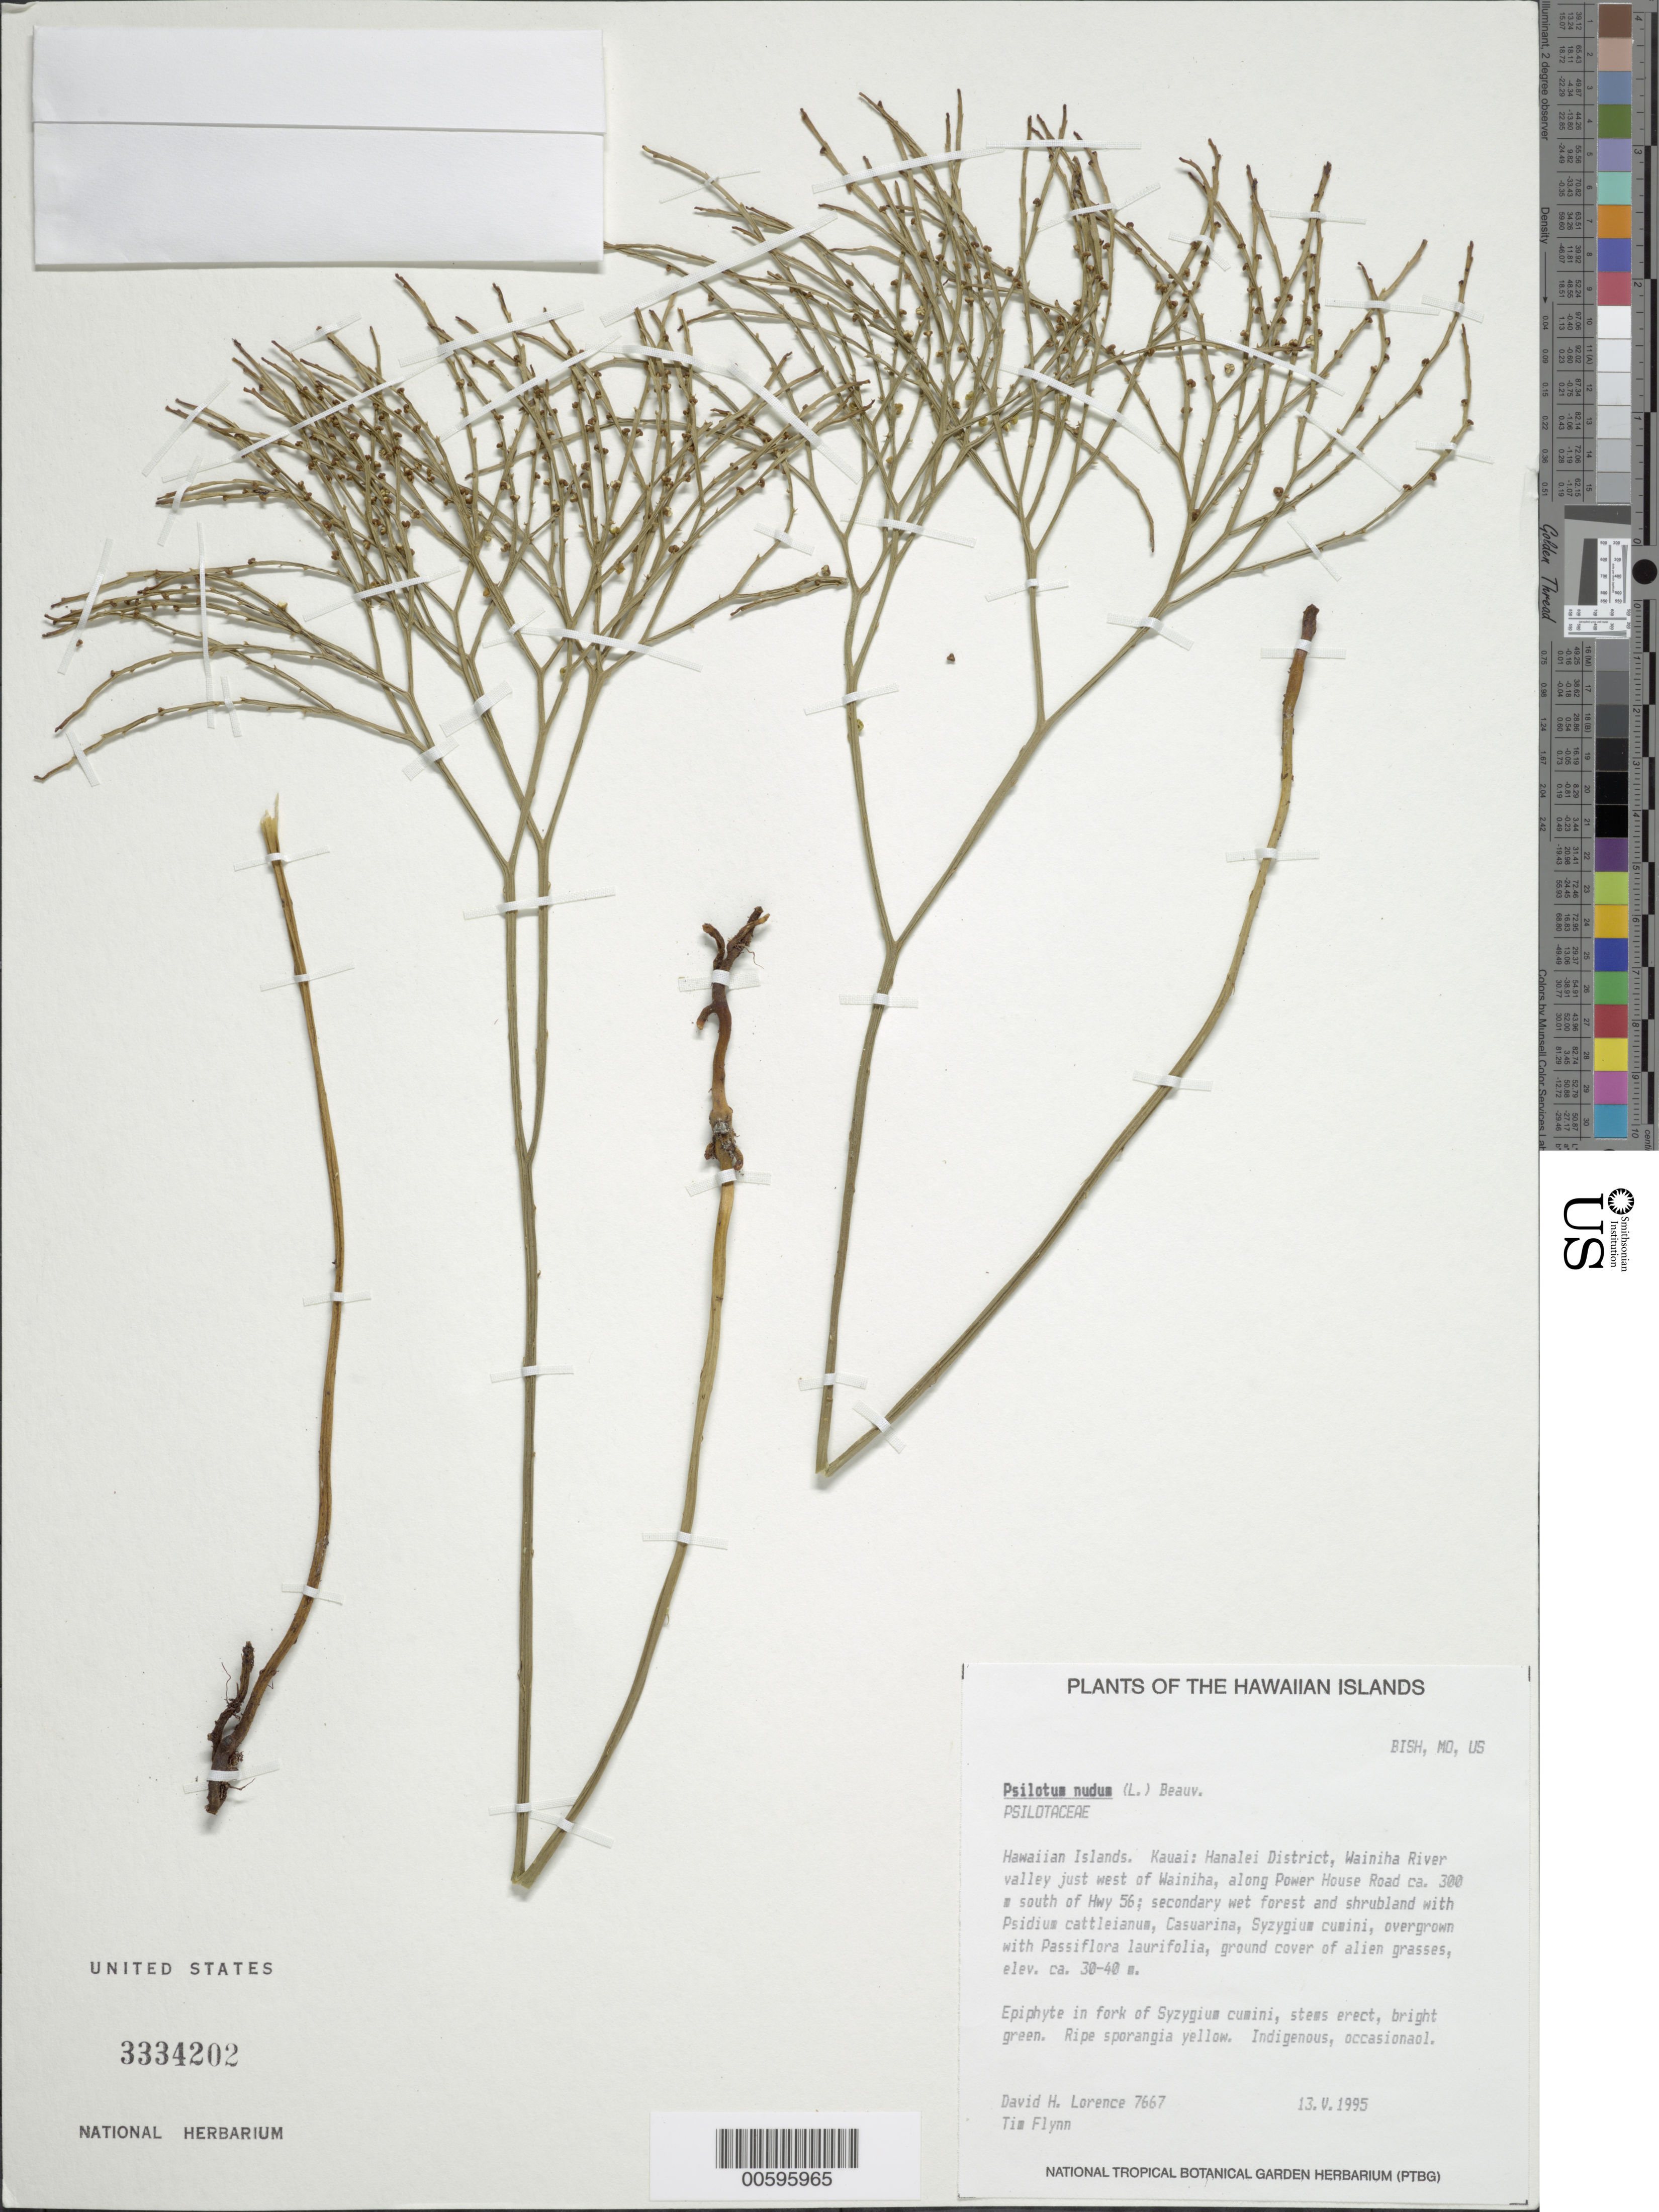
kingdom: Plantae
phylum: Tracheophyta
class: Polypodiopsida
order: Psilotales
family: Psilotaceae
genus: Psilotum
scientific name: Psilotum nudum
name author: (L.) P. Beauv.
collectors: D. Lorence & T. W. Flynn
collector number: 7667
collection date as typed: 13 May 1995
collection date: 1995-05-13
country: United States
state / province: Hawaii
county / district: Kauai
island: Kaua'i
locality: Hanalei Dist, Wainiha River valley just W of Wainiha, along Power House Rd ca 300 m S of Hwy 56.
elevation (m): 30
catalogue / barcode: US 3334202